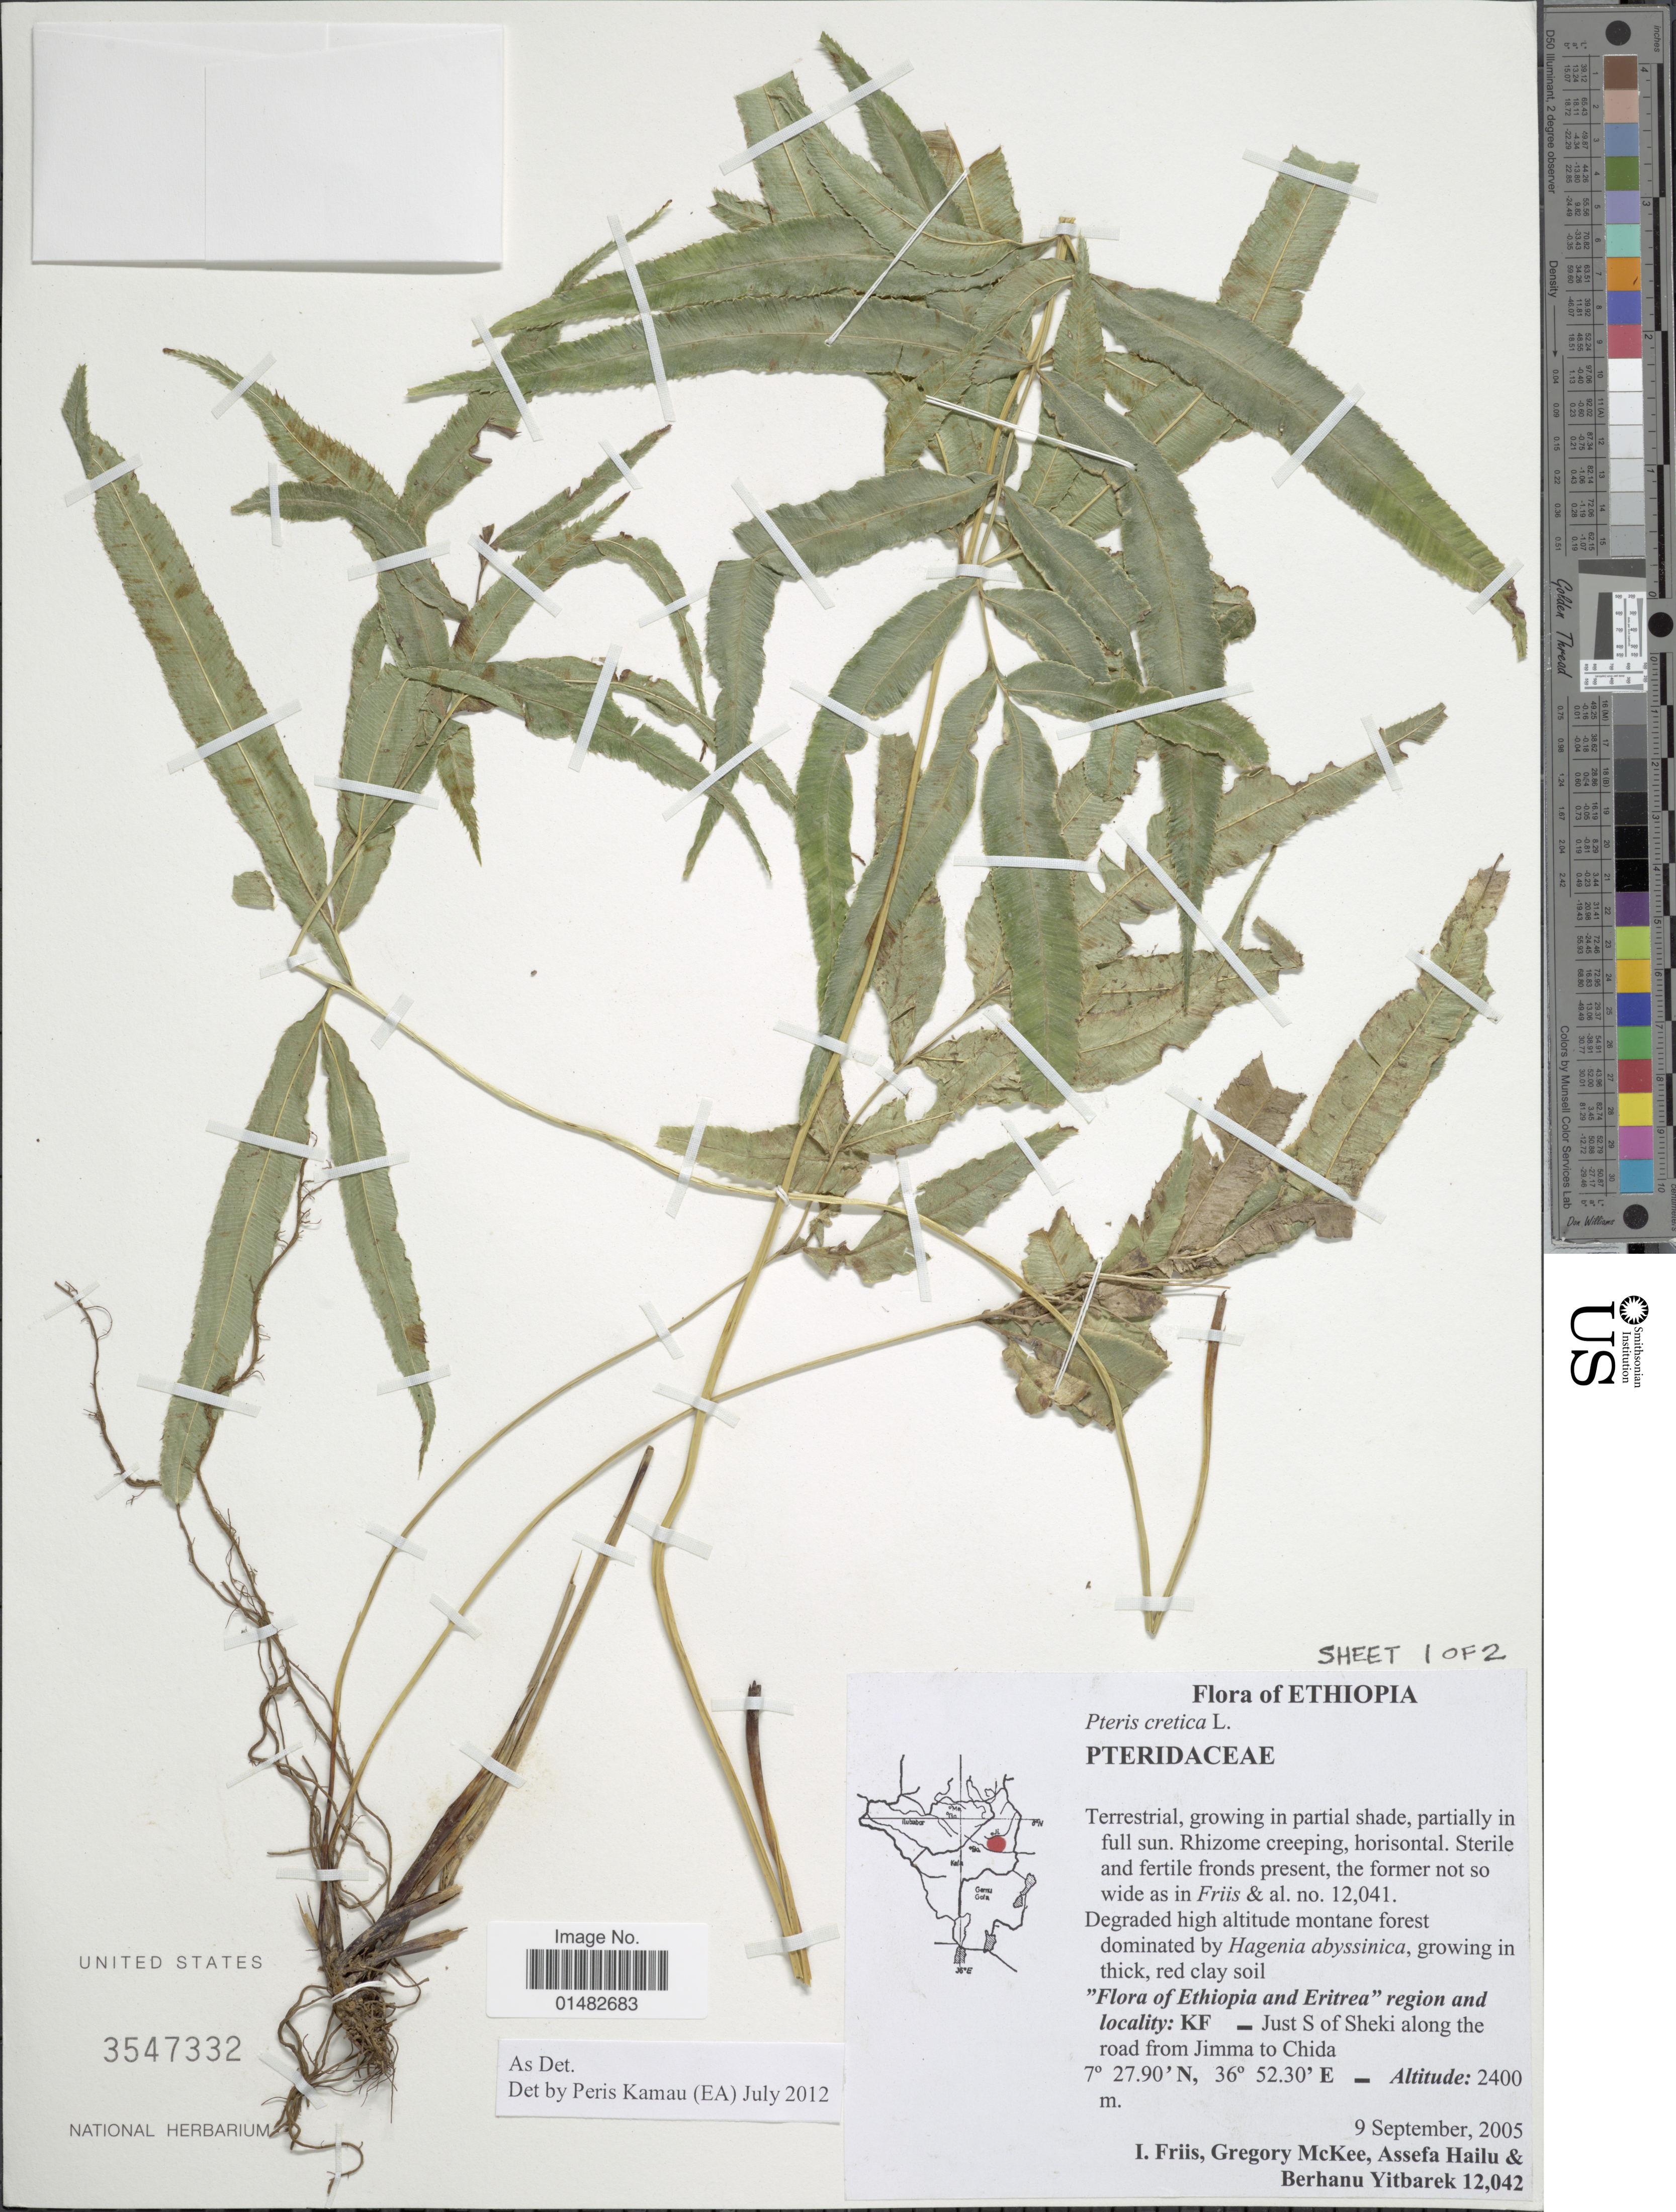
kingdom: Plantae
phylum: Tracheophyta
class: Polypodiopsida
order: Polypodiales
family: Pteridaceae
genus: Pteris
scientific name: Pteris cretica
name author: L.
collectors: I. Friis, G. S. McKee, A. Hailu & B. Yitbarek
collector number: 12042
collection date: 2005-09-09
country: Eritrea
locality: Ethiopia, KF- Just S. of Sheki along the road from Jimma to Chida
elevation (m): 2400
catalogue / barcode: US 3547332